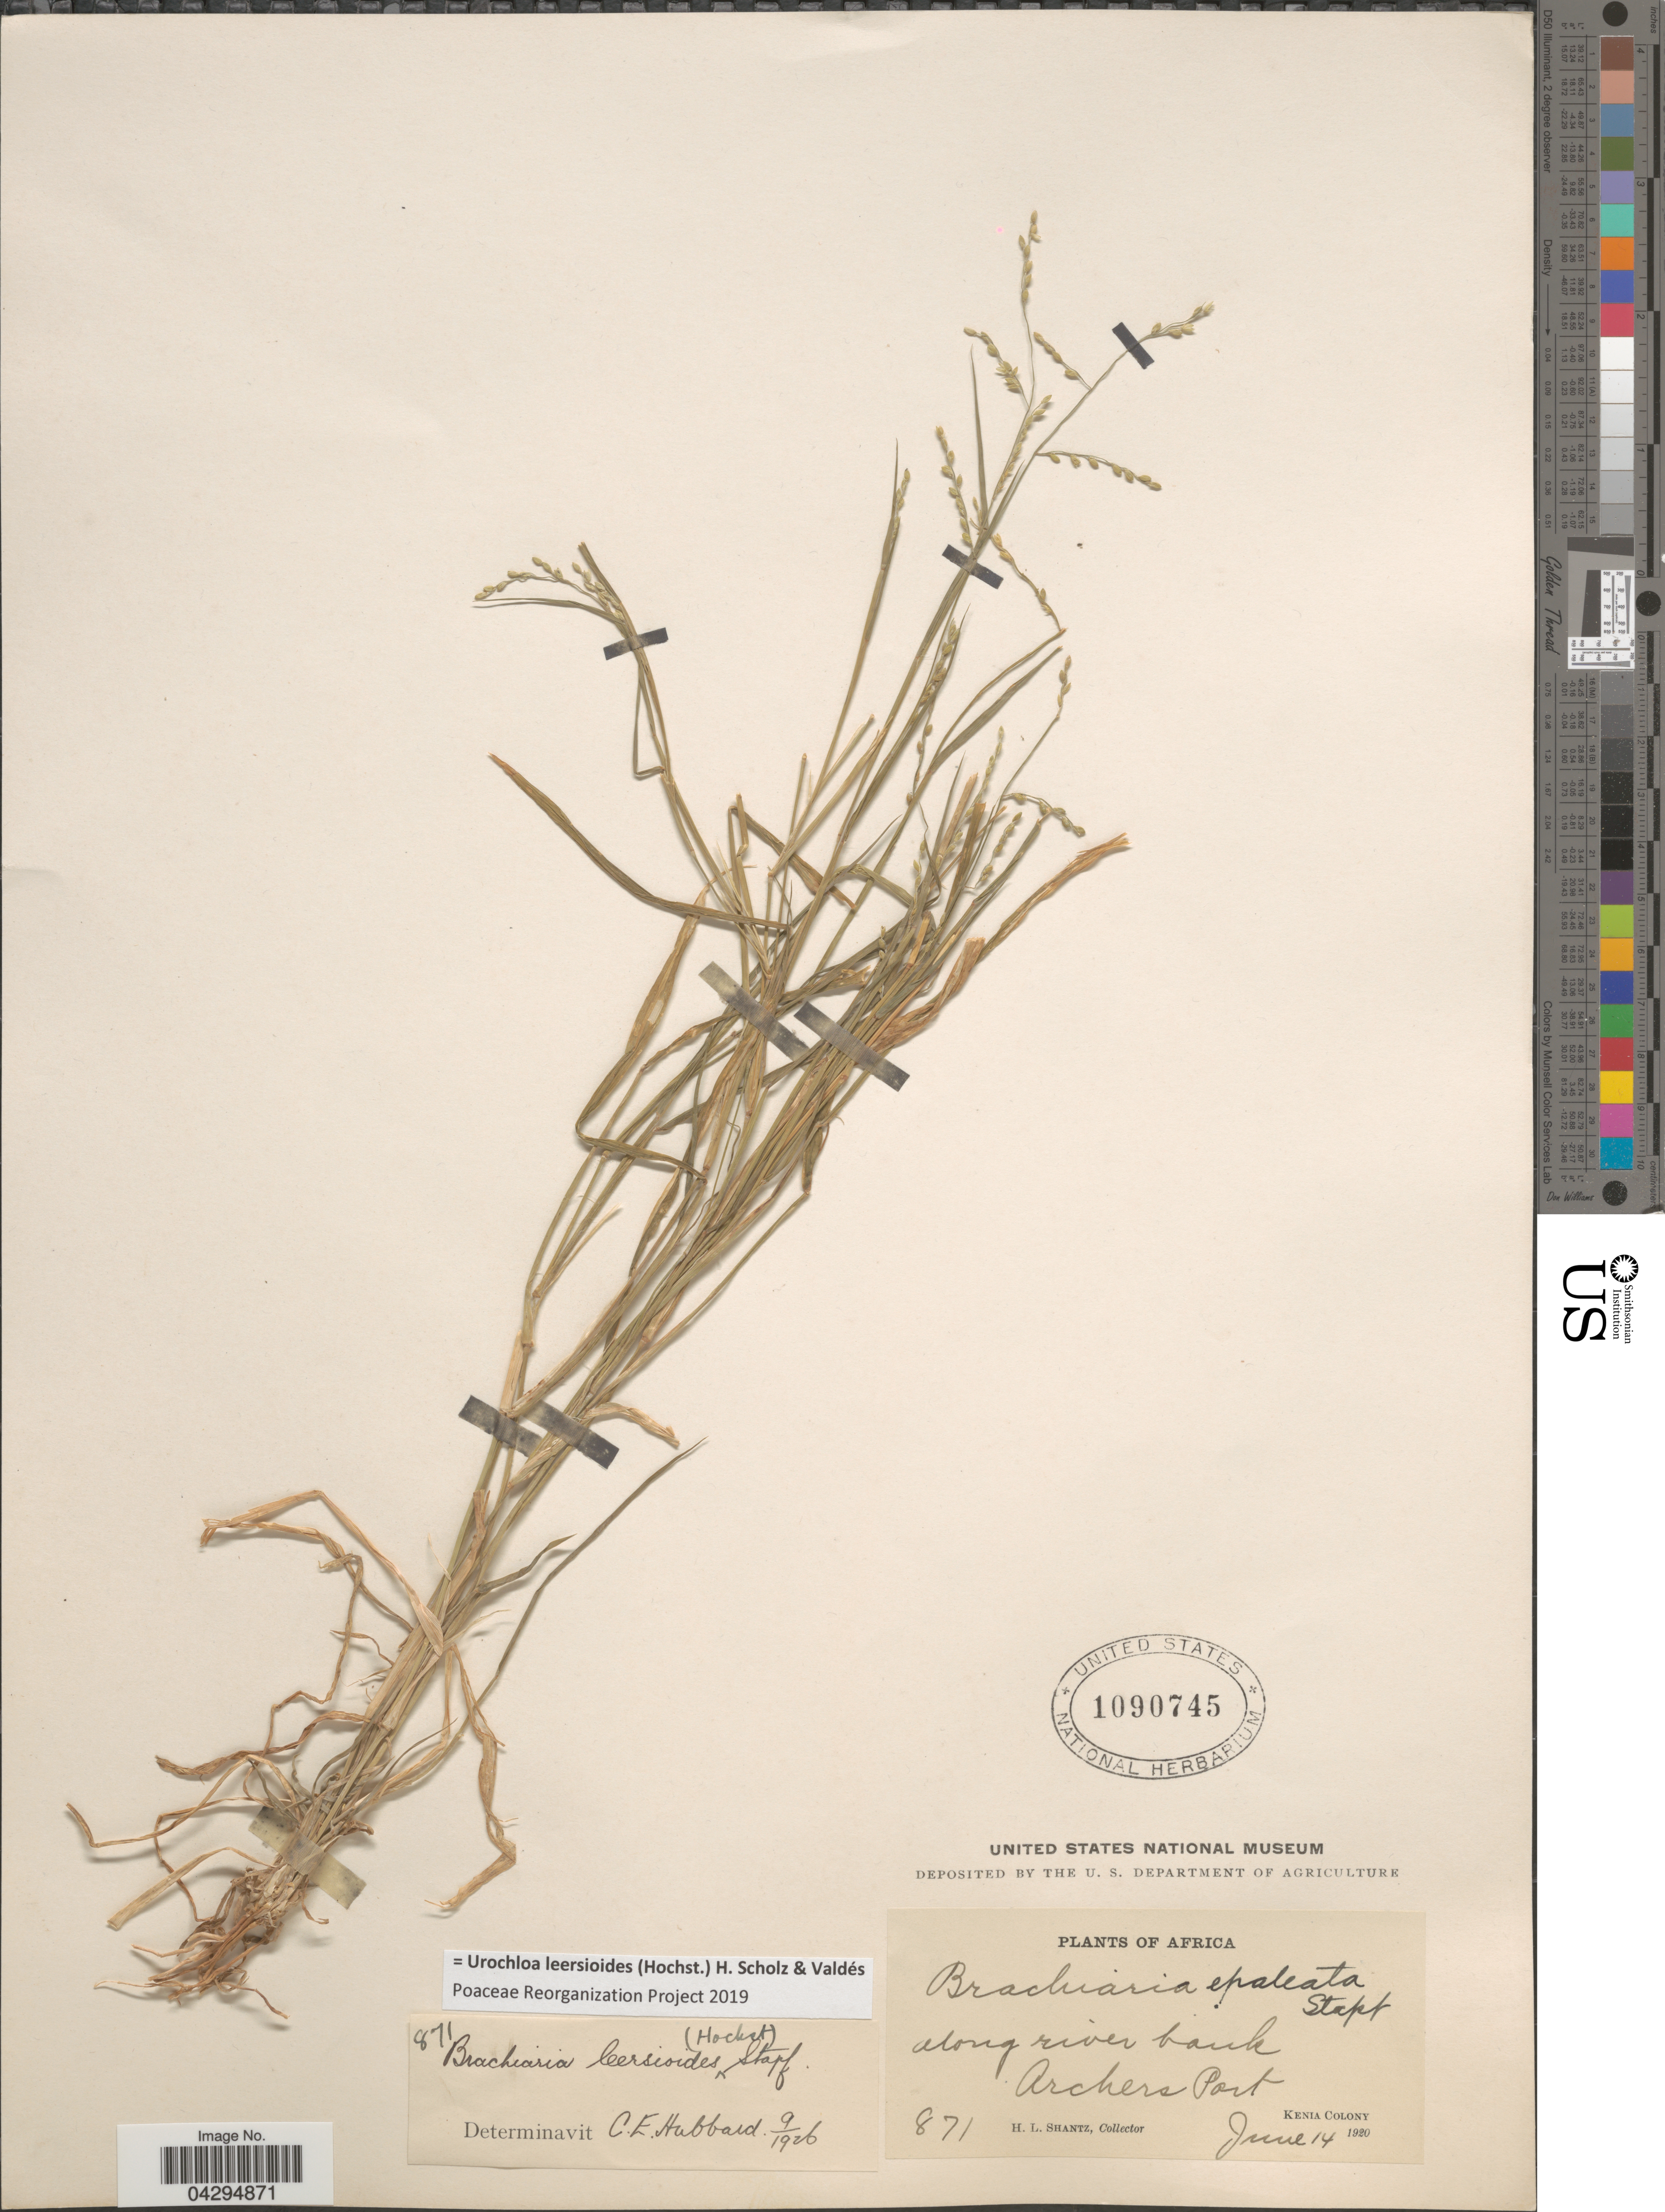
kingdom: Plantae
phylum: Tracheophyta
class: Liliopsida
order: Poales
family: Poaceae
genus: Urochloa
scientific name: Urochloa leersioides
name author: (Hochst.) H. Scholz & Valdés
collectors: H. Shantz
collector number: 871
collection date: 1920-06-14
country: Kenya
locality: Along river bank Archers Port. Kenia Colony.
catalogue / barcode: US 1090745